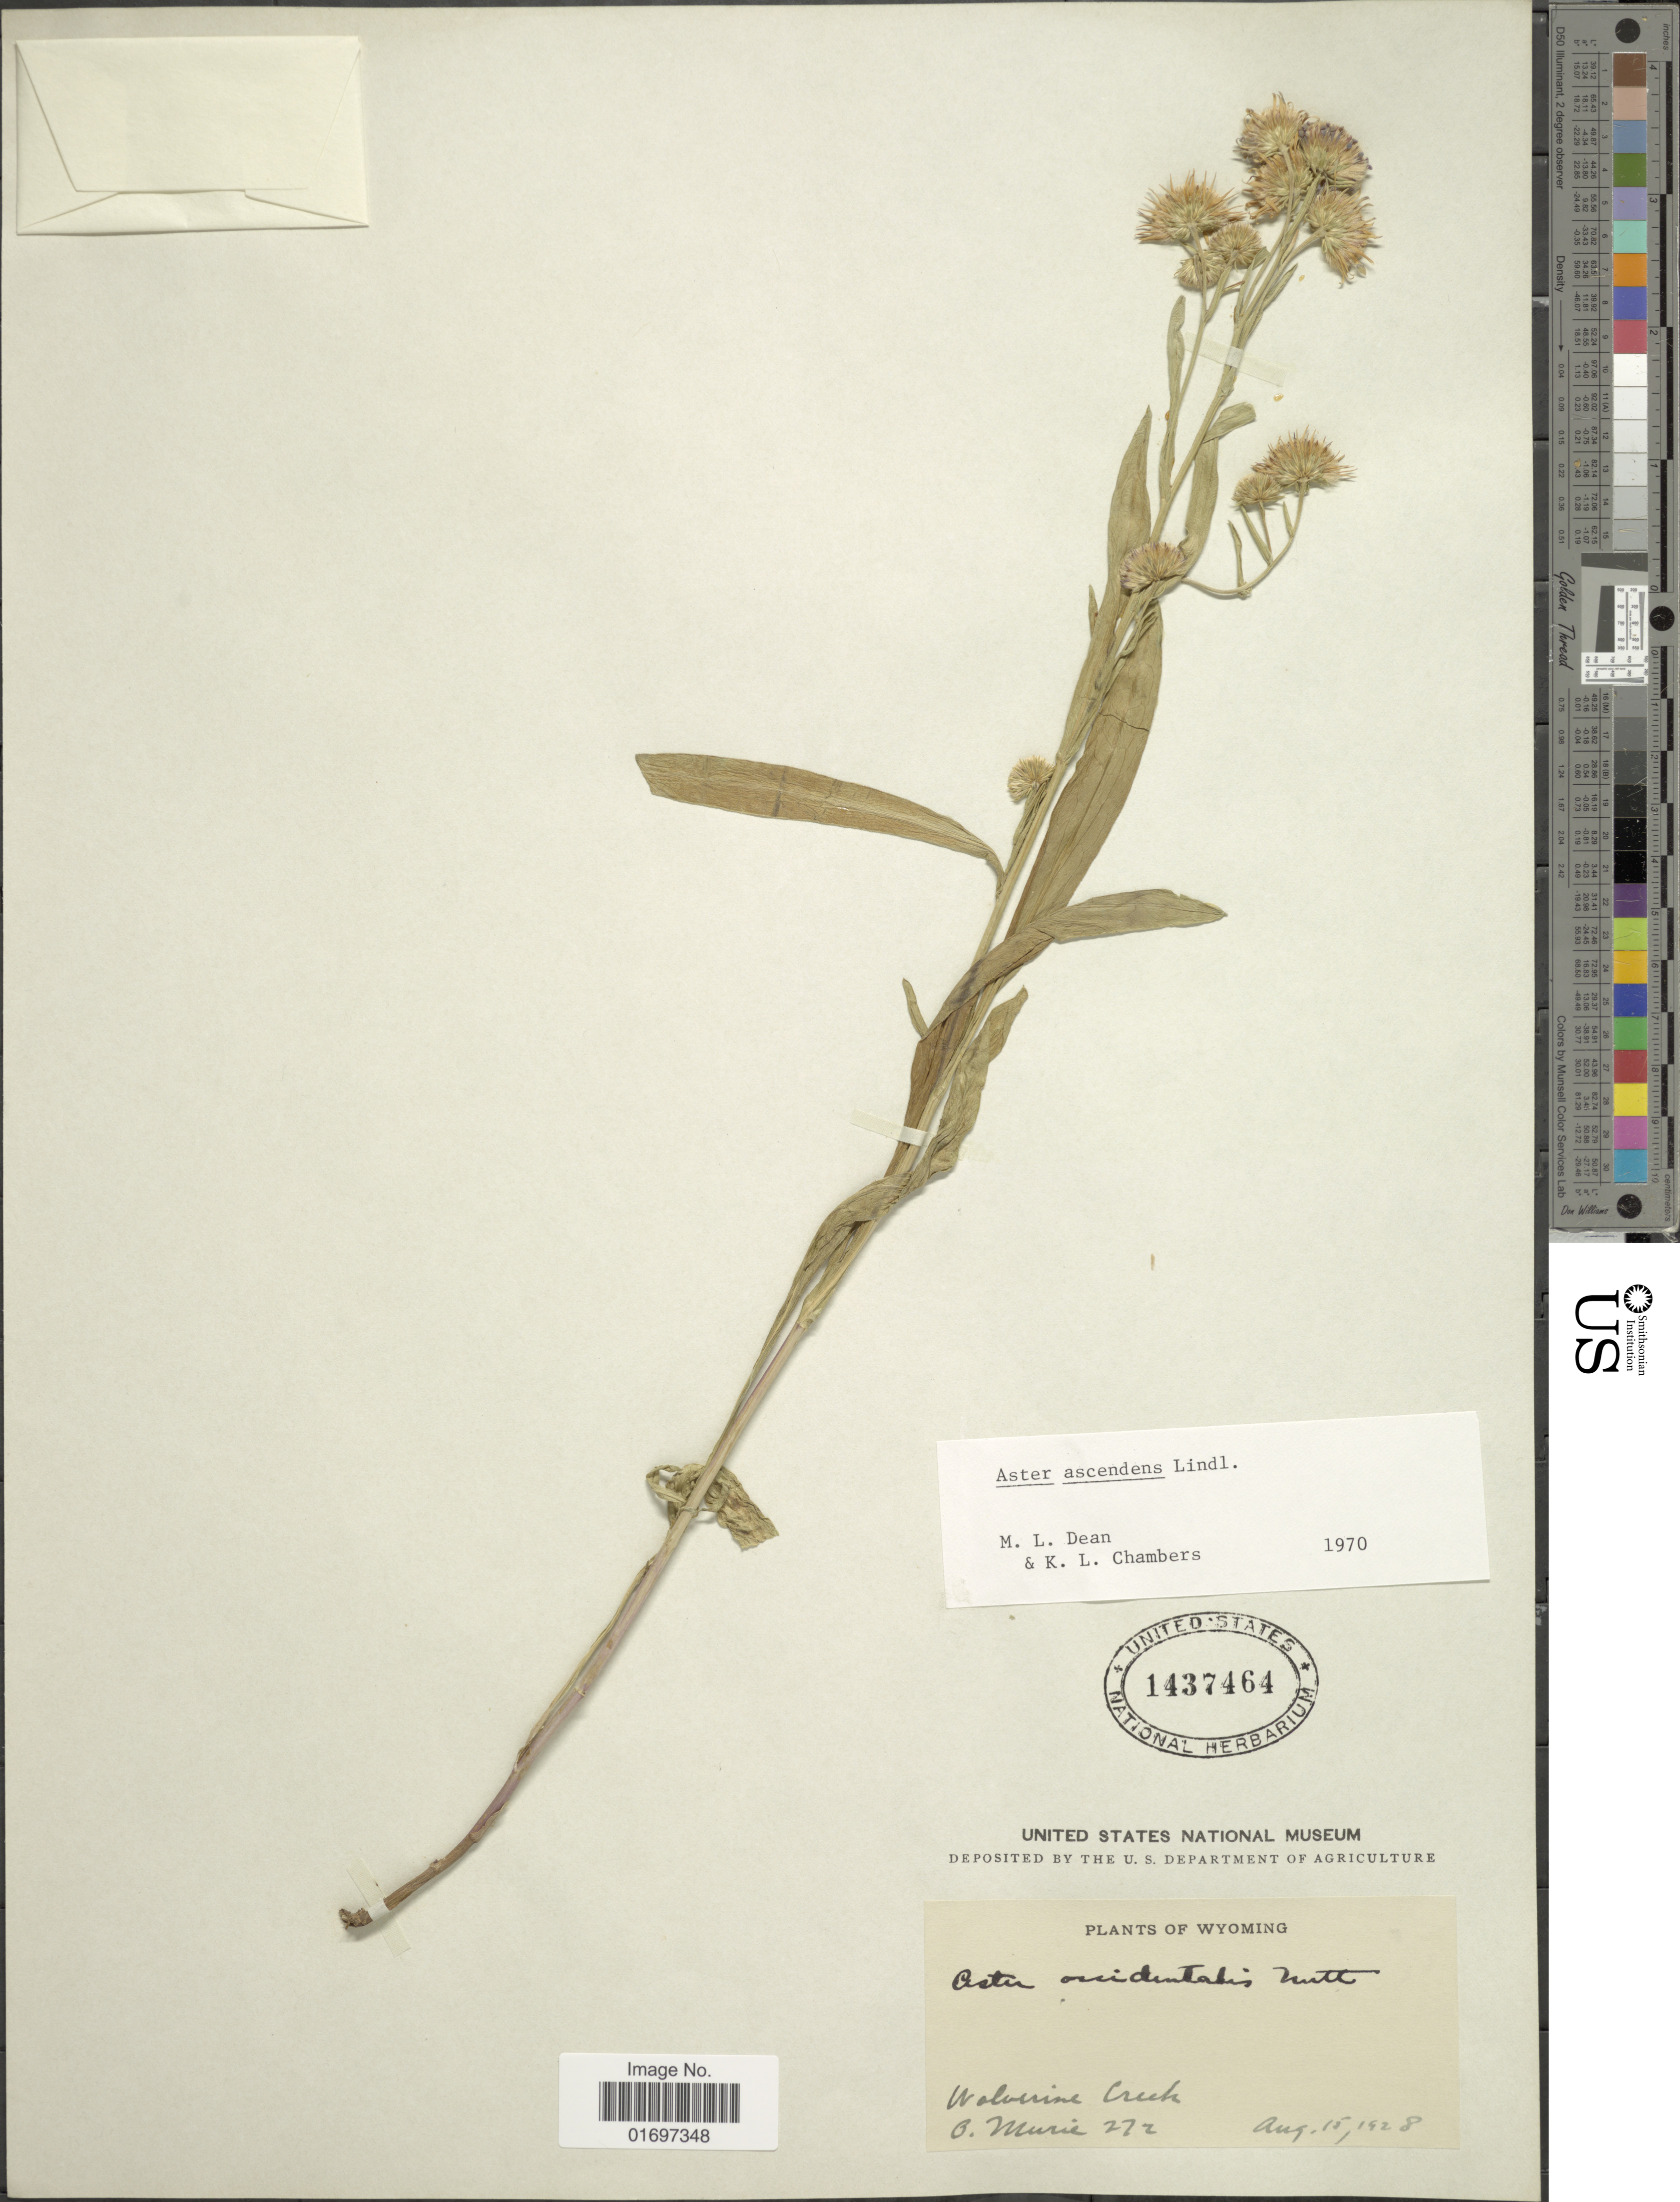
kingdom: Plantae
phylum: Tracheophyta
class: Magnoliopsida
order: Asterales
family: Asteraceae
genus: Symphyotrichum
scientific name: Symphyotrichum ascendens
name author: (Lindl.) G.L. Nesom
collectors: O. Murie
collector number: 272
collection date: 1928-08-15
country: United States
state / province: Wyoming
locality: Wyoming. Wolverine Creek.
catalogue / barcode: US 1437464